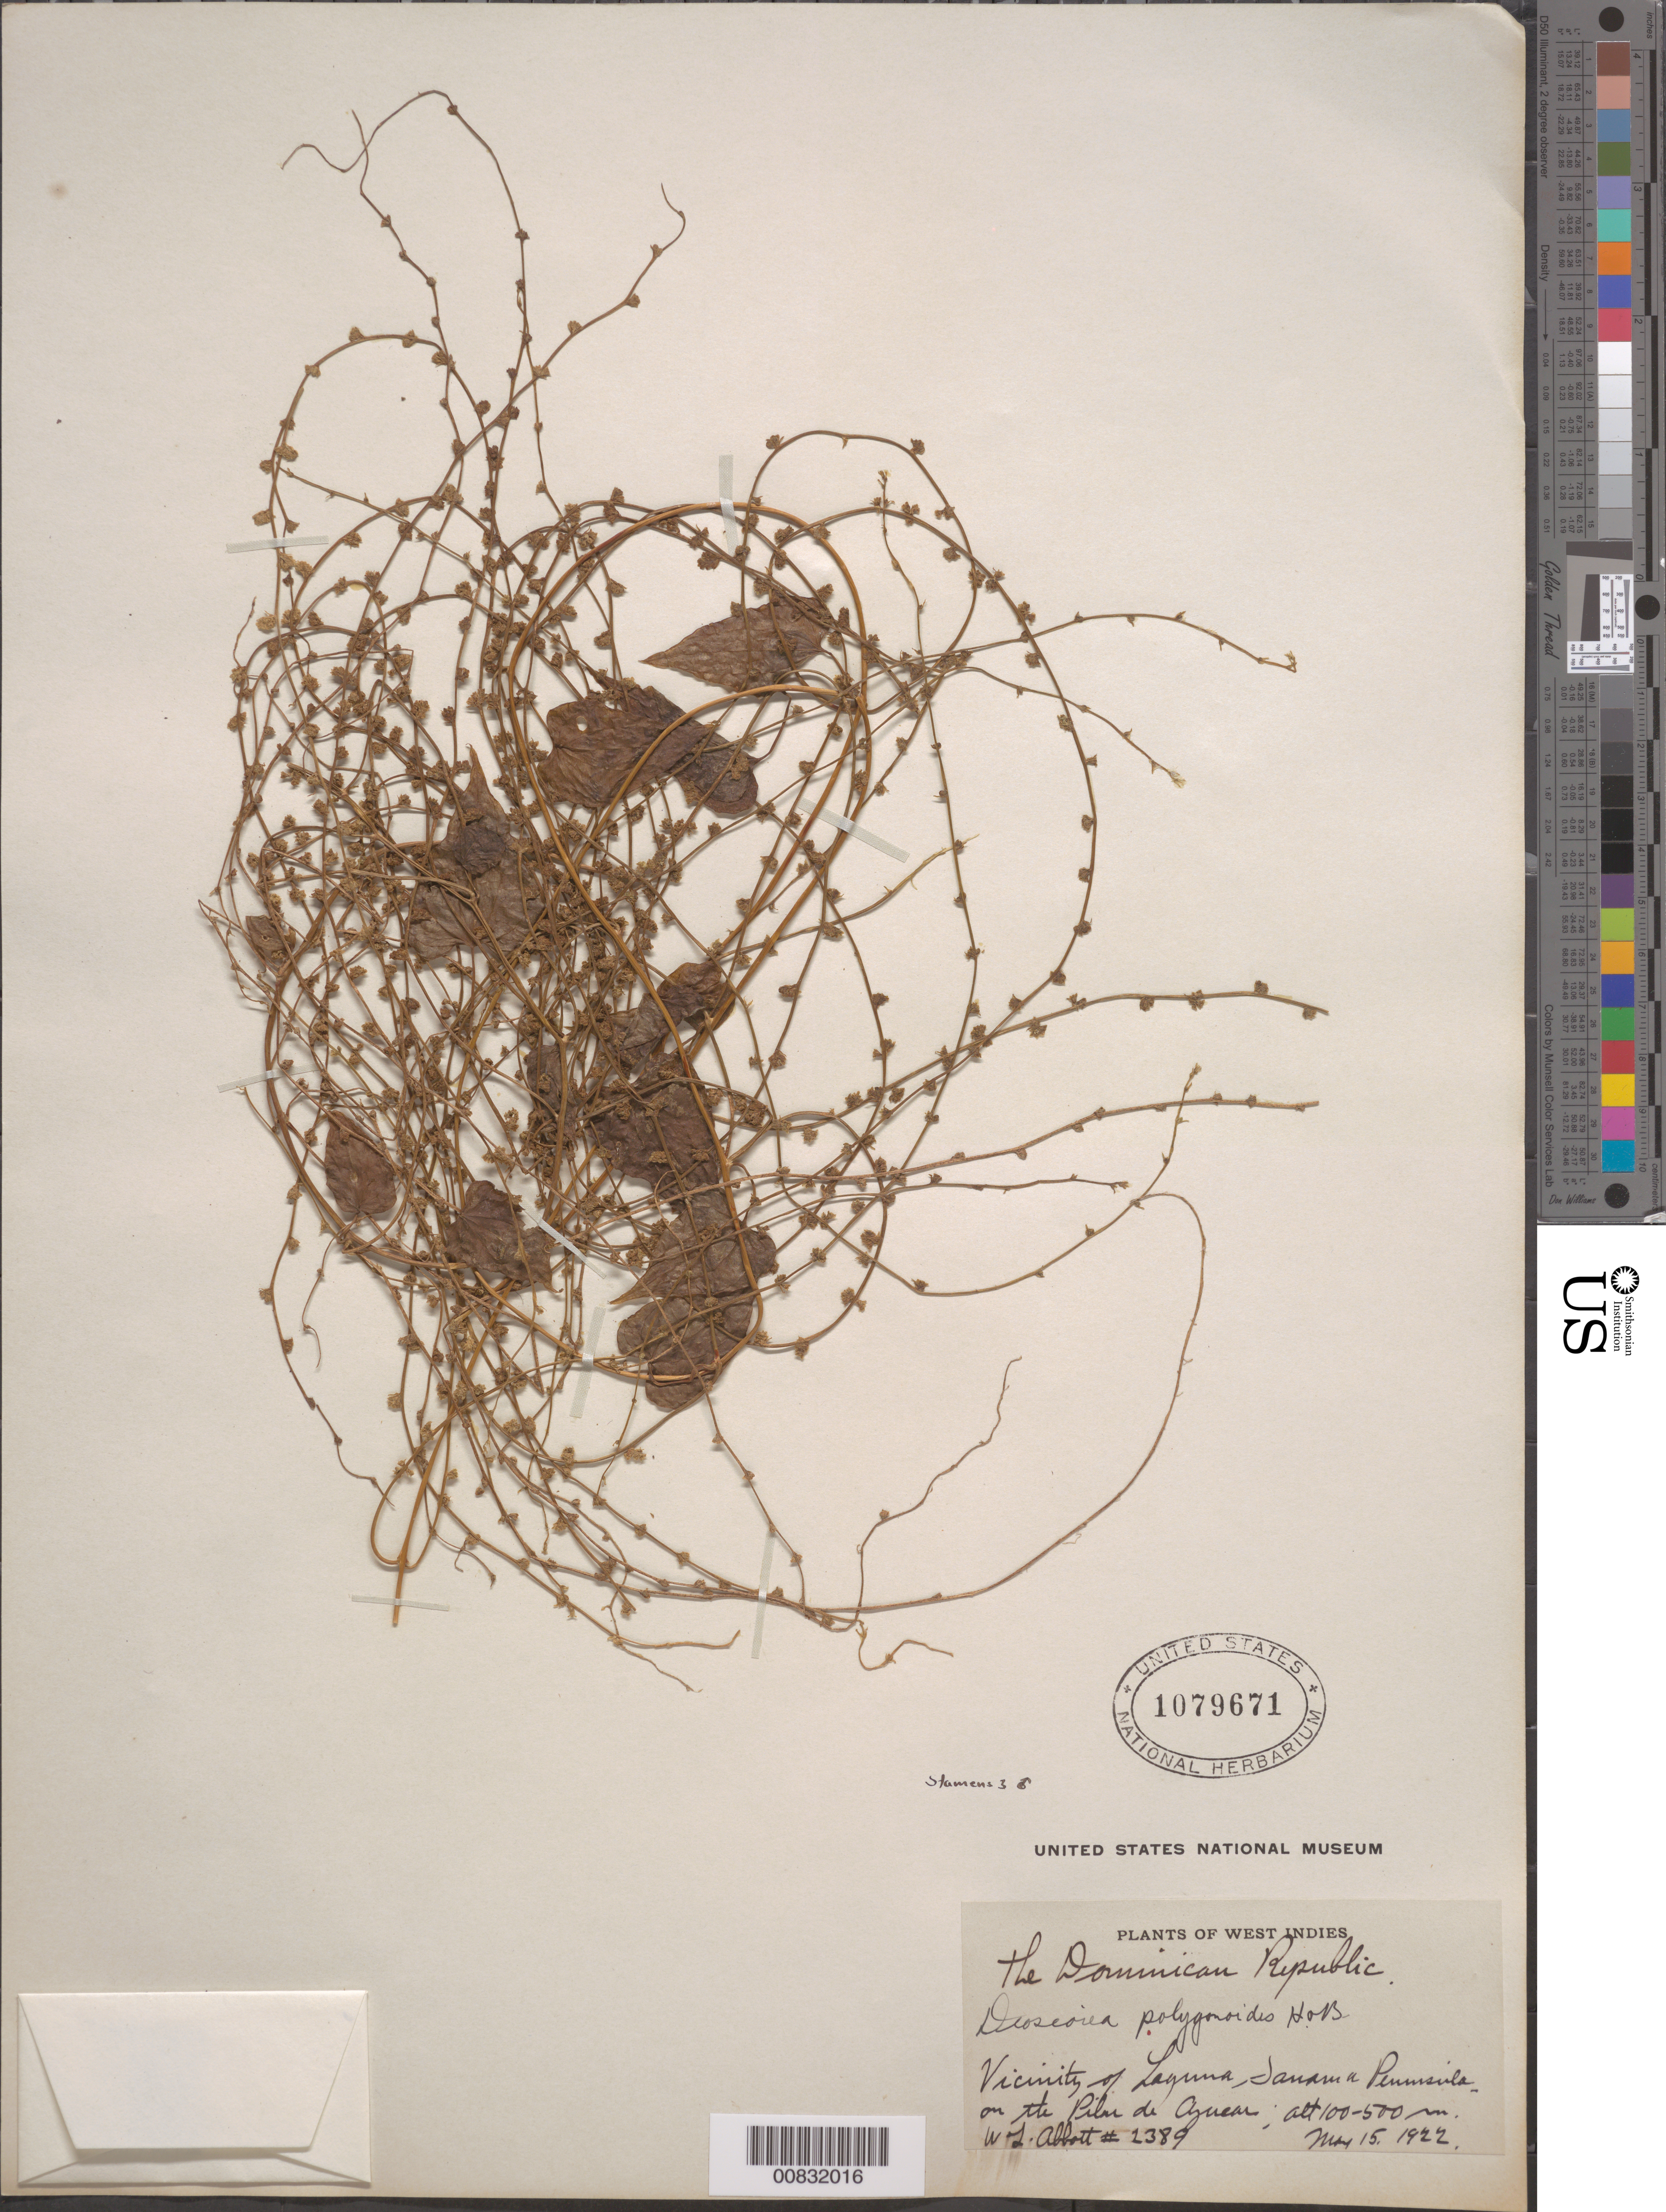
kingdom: Plantae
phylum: Tracheophyta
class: Liliopsida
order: Dioscoreales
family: Dioscoreaceae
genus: Dioscorea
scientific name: Dioscorea polygonoides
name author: Humb. & Bonpl. ex Willd.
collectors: W. L. Abbott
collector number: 1389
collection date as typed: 15 May 1922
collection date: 1922-05-15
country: Dominican Republic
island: Hispaniola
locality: Vicinity of Laguna, Samaná Península, on the Pilón de Azúcar.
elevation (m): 100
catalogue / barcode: US 1079671